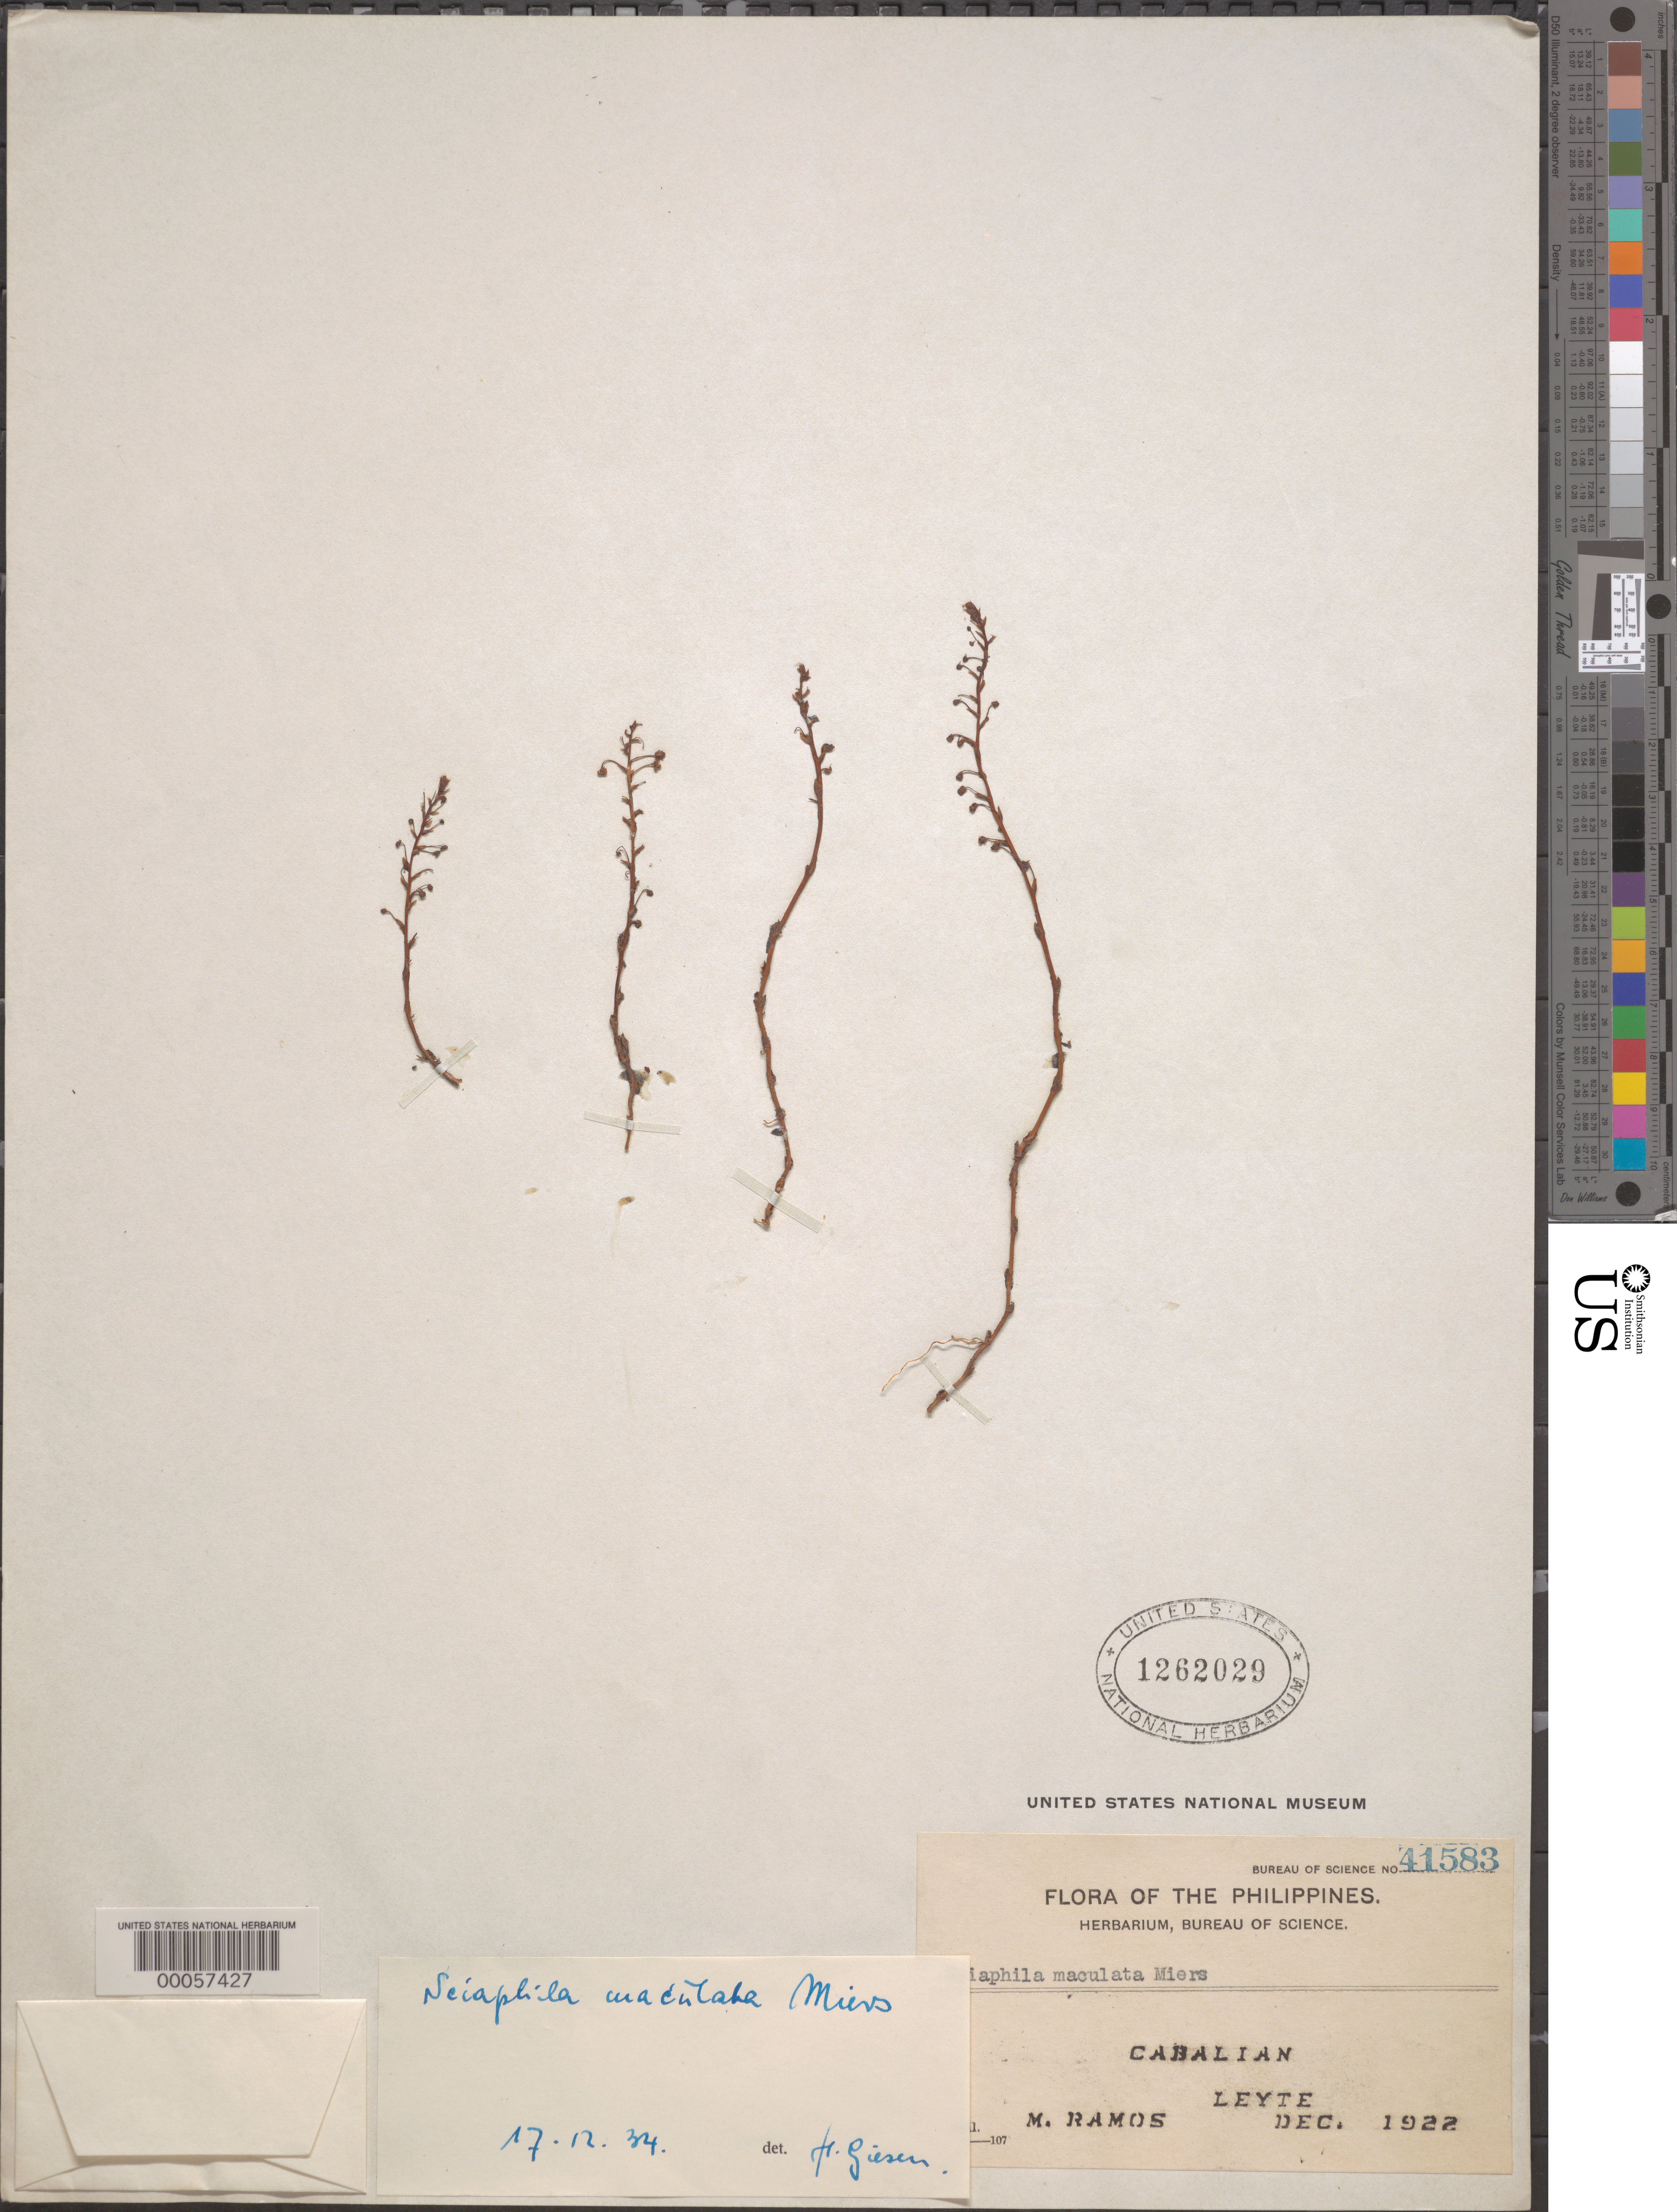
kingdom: Plantae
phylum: Tracheophyta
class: Liliopsida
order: Pandanales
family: Triuridaceae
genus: Sciaphila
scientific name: Sciaphila maculata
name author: Miers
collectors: M. Ramos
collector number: Bureau of Science 41583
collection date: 1922-12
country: Philippines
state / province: Eastern Visayas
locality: Cabalian, Leyte.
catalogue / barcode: US 1262029